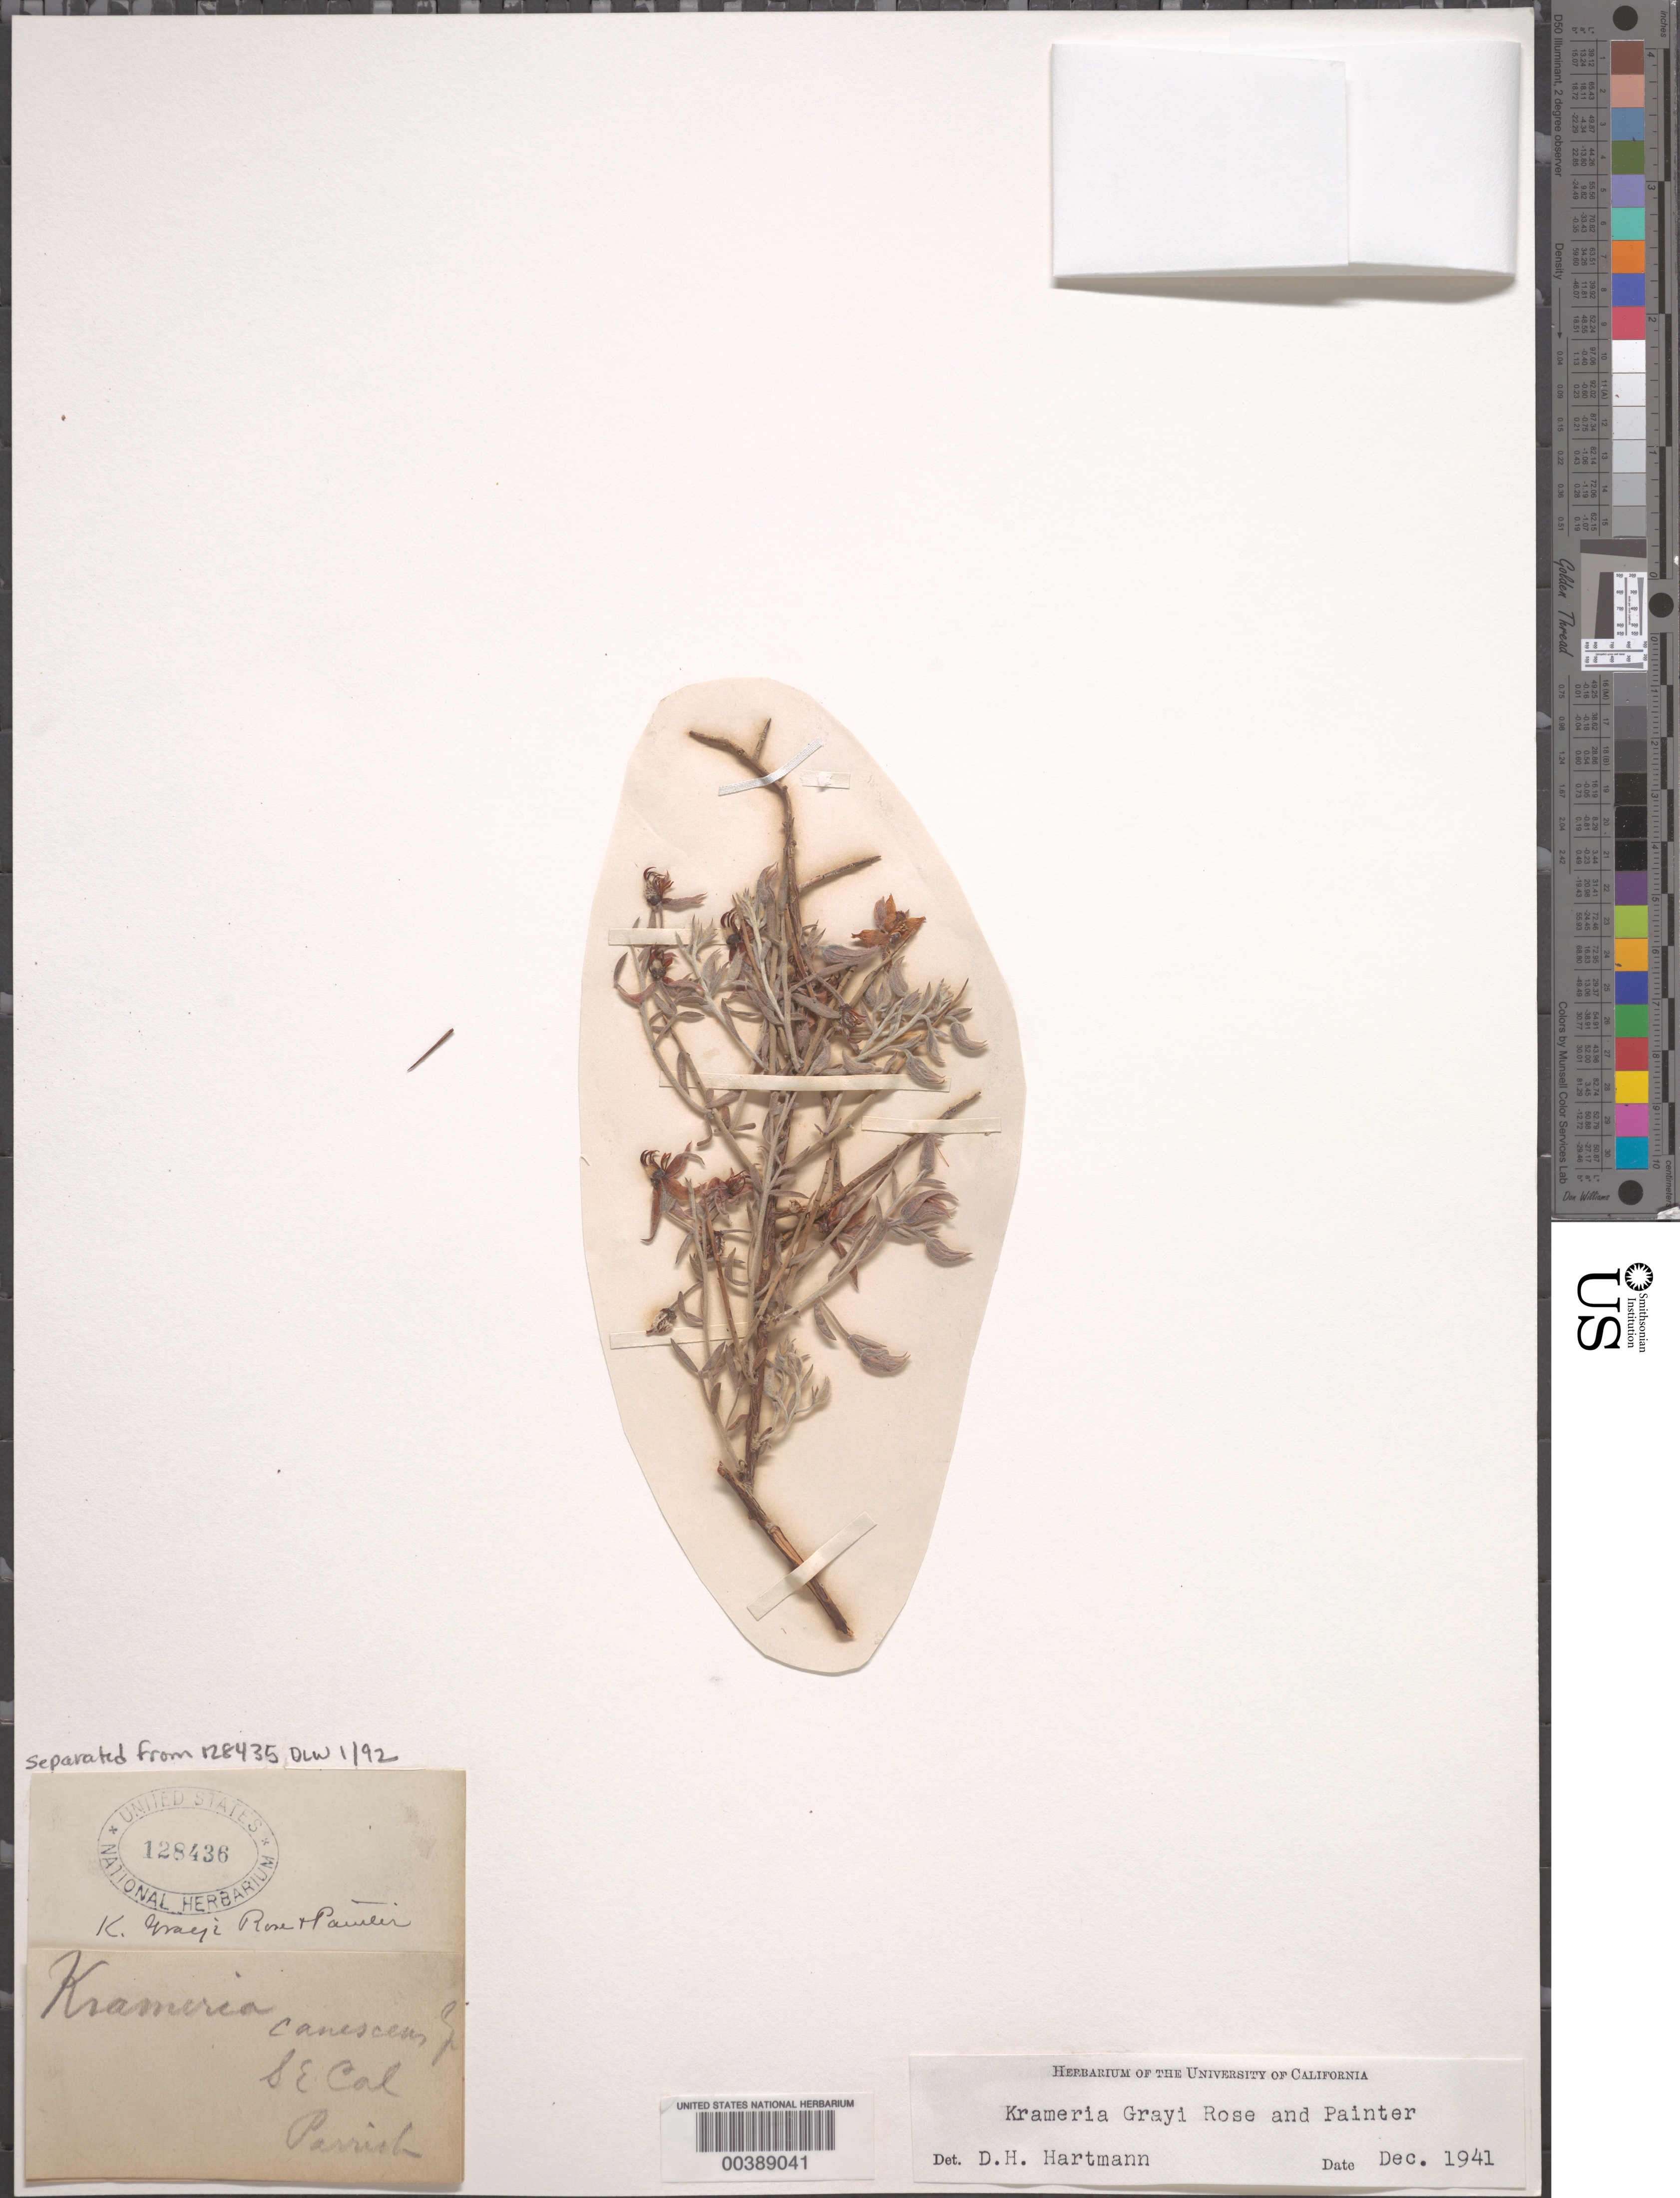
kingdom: Plantae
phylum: Tracheophyta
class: Magnoliopsida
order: Zygophyllales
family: Krameriaceae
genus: Krameria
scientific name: Krameria grayi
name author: Rose & J.H. Painter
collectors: S. B. Parish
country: United States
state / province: California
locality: Se california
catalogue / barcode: US 128436